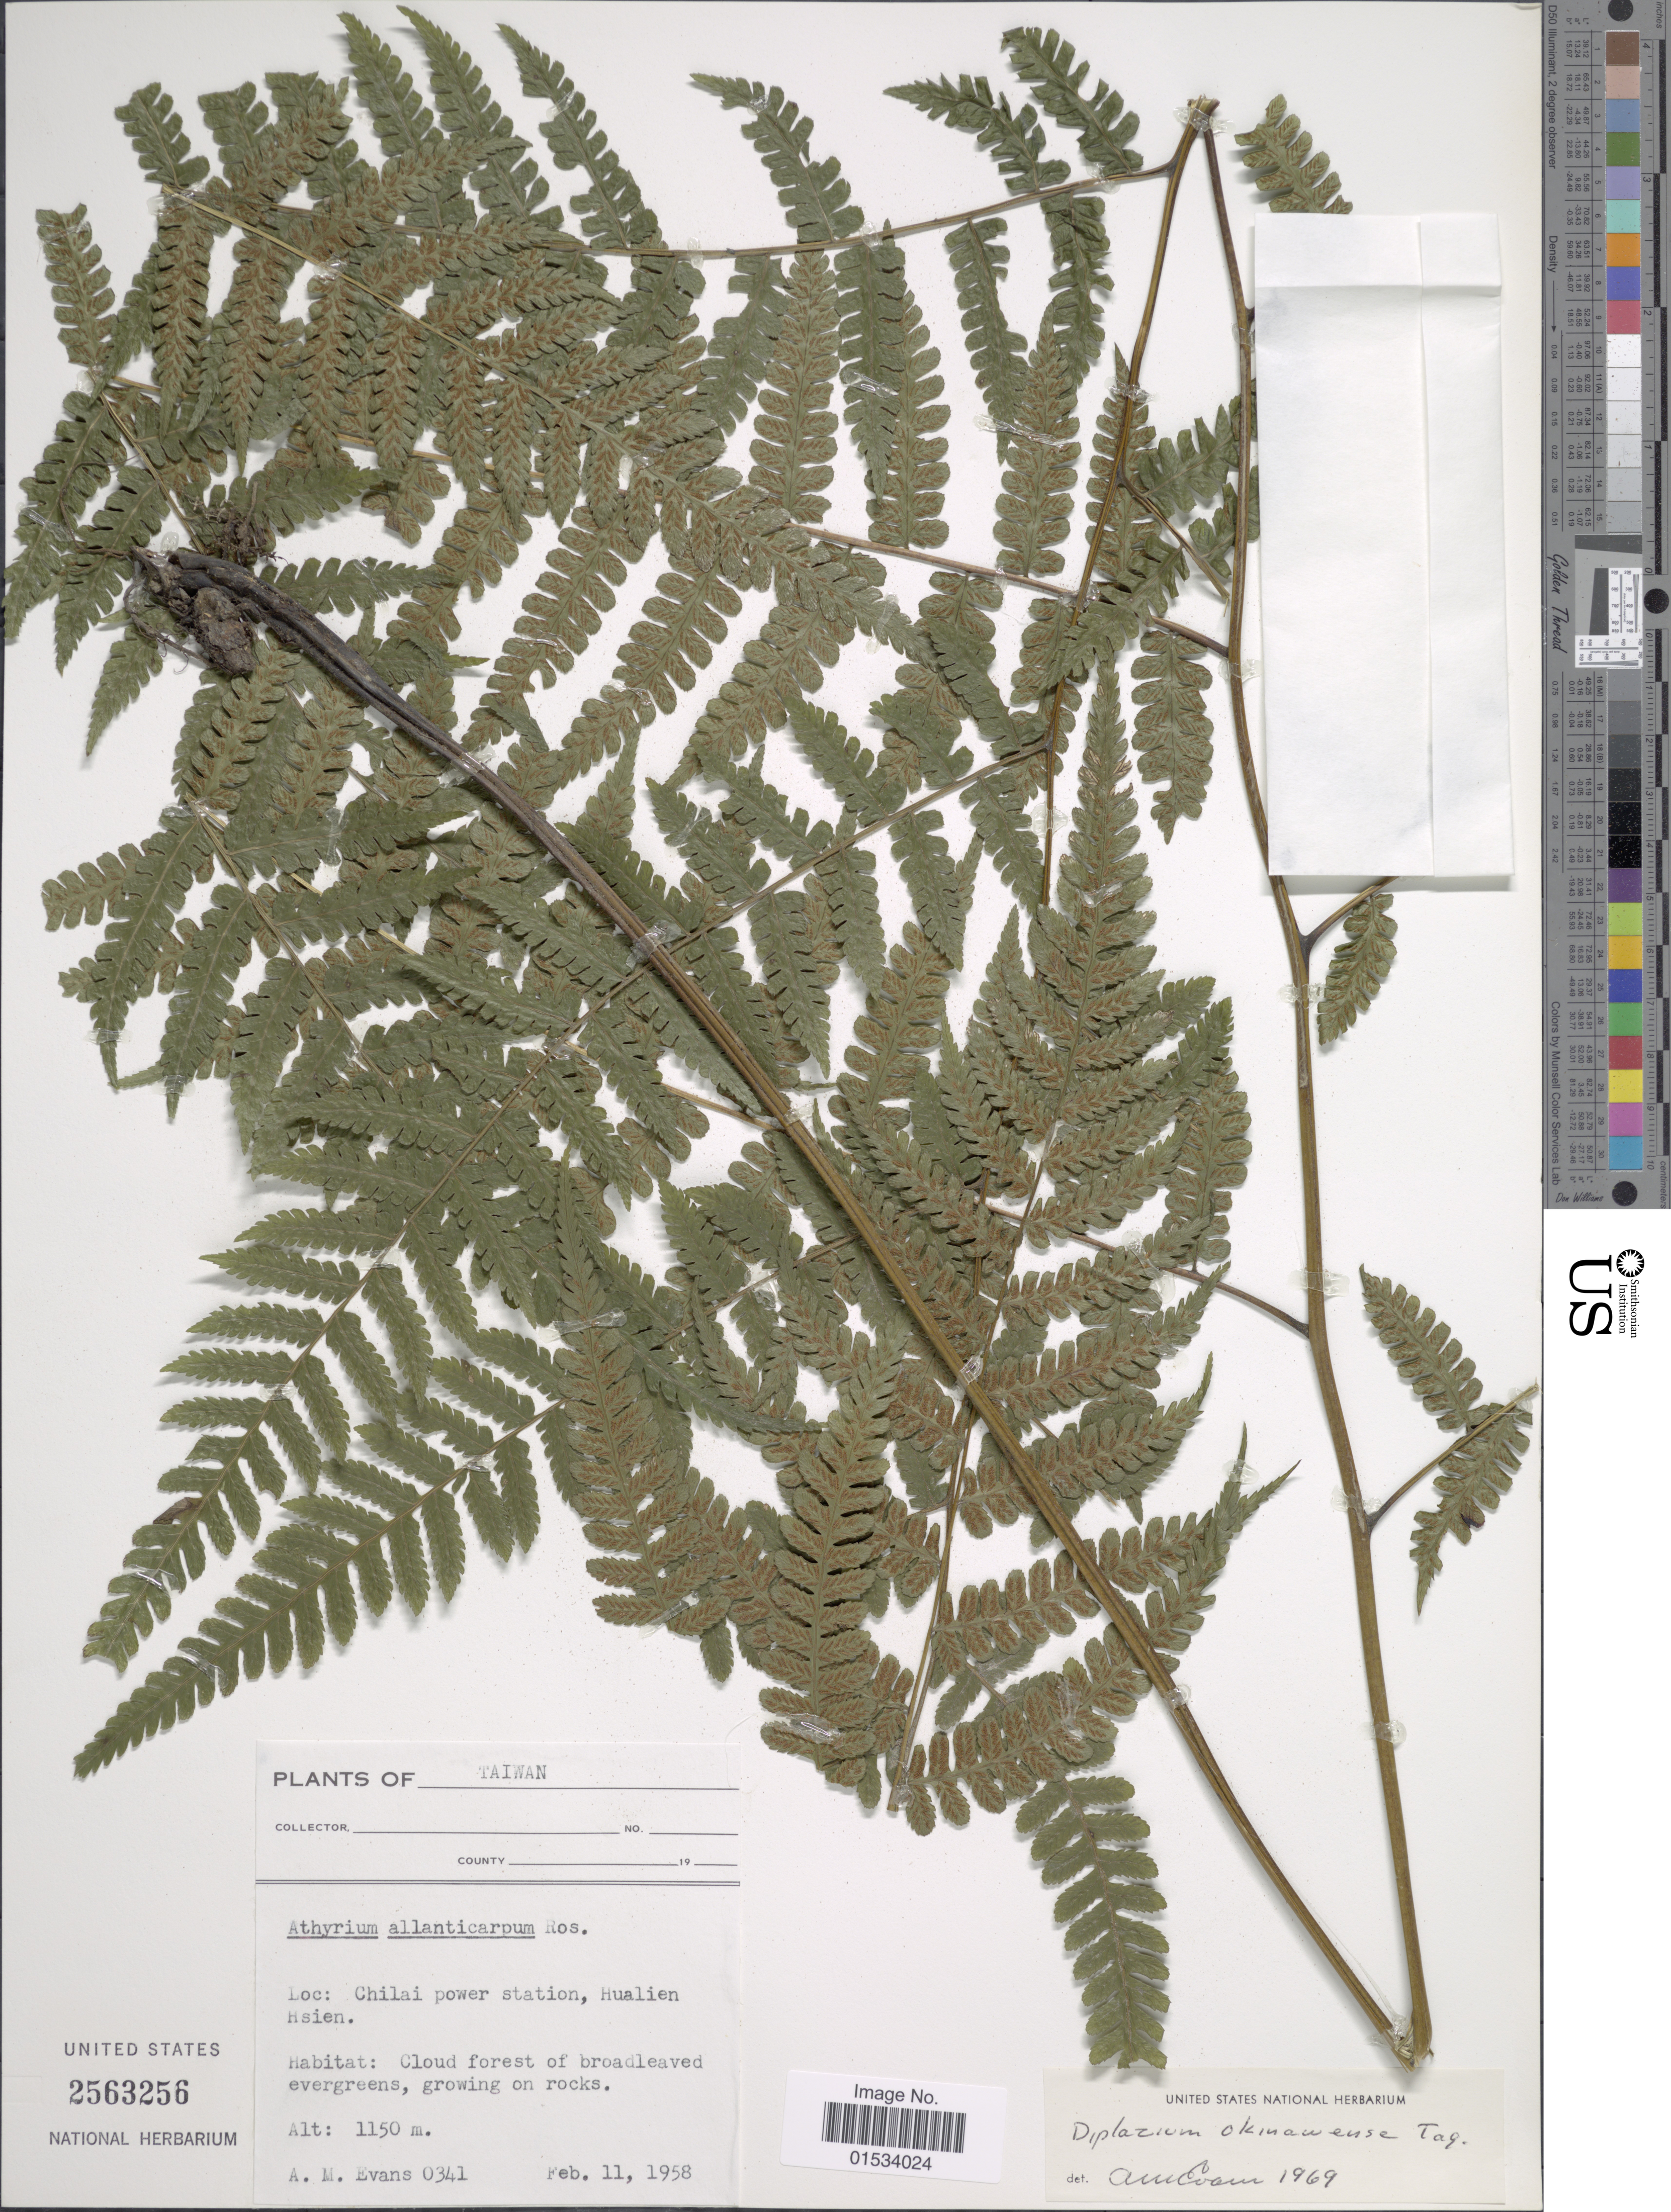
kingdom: Plantae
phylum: Tracheophyta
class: Polypodiopsida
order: Polypodiales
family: Athyriaceae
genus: Diplazium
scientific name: Diplazium okinawaense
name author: Tagawa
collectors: A. M. Evans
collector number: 0341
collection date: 1958-02-11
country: Taiwan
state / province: Hualien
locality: Chilai power station, Hualien Hsien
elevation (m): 1150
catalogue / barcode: US 2563256